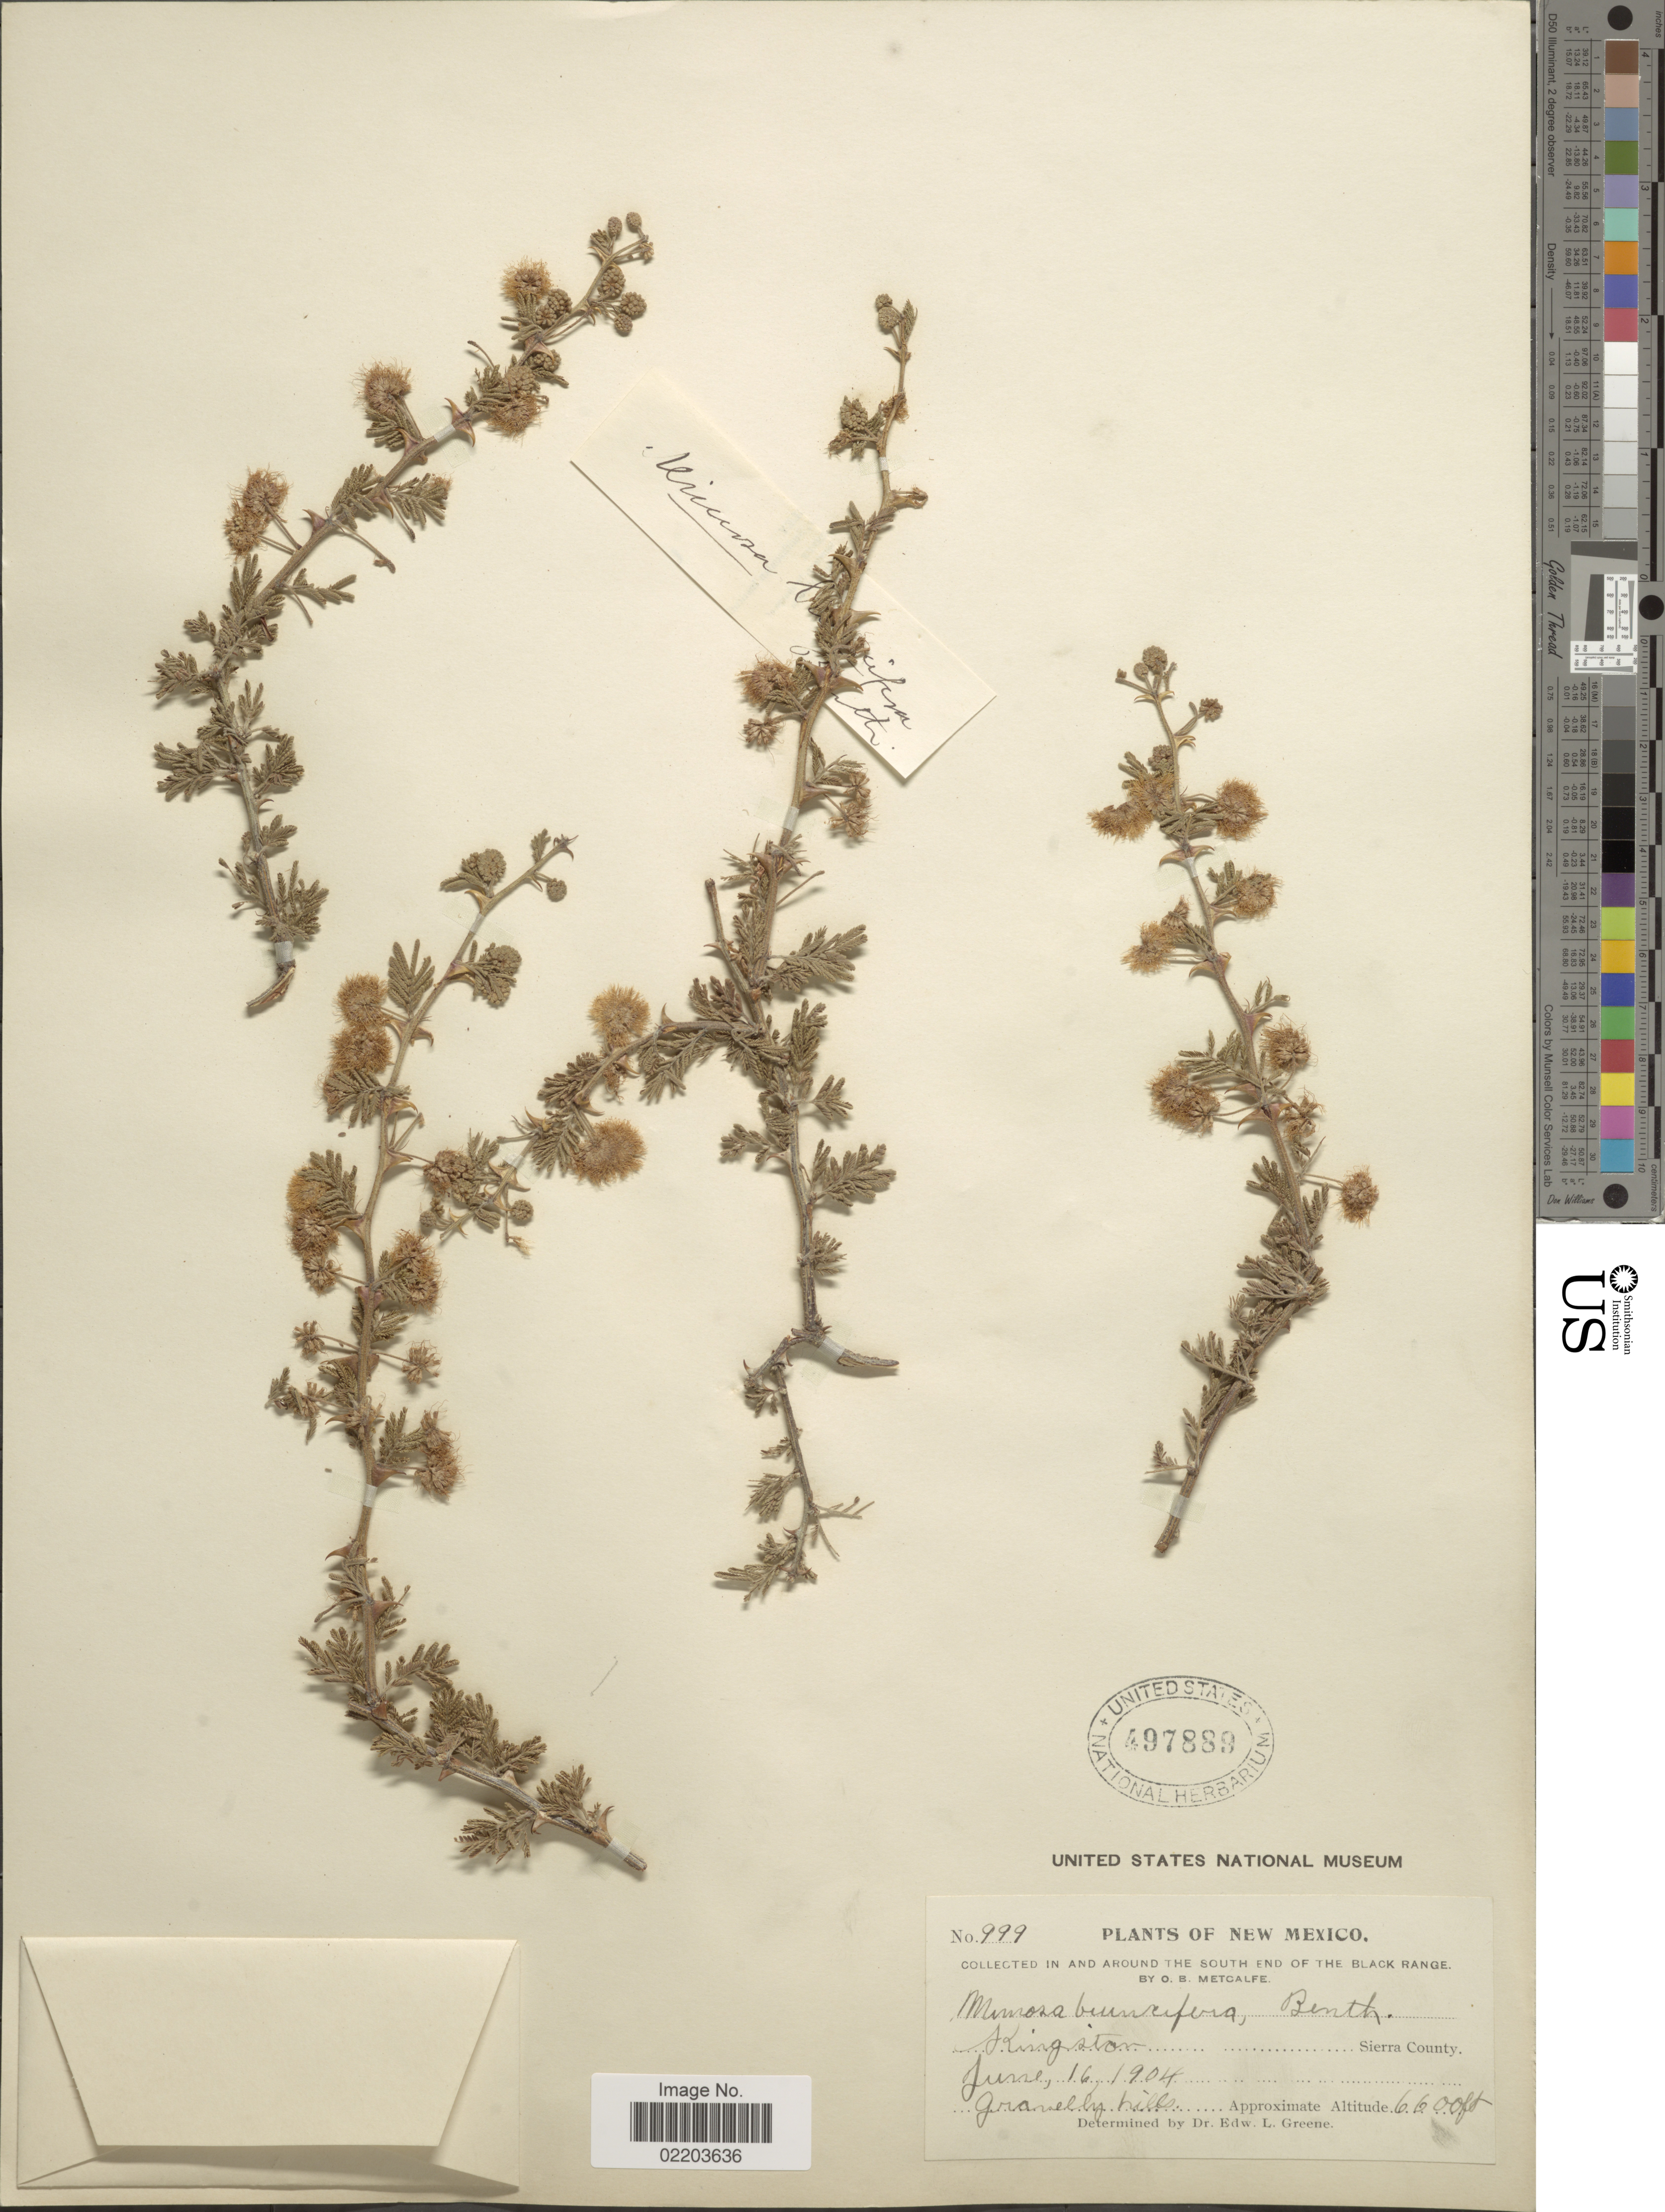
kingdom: Plantae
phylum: Tracheophyta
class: Magnoliopsida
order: Fabales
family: Fabaceae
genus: Mimosa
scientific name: Mimosa biuncifera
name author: Benth.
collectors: O. B. Metcalfe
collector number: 999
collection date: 1904-06-16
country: United States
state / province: New Mexico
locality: In and Around The South End Of The Black Range, Kingston, Sierra County, Gravelly hills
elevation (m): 2012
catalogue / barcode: US 497889